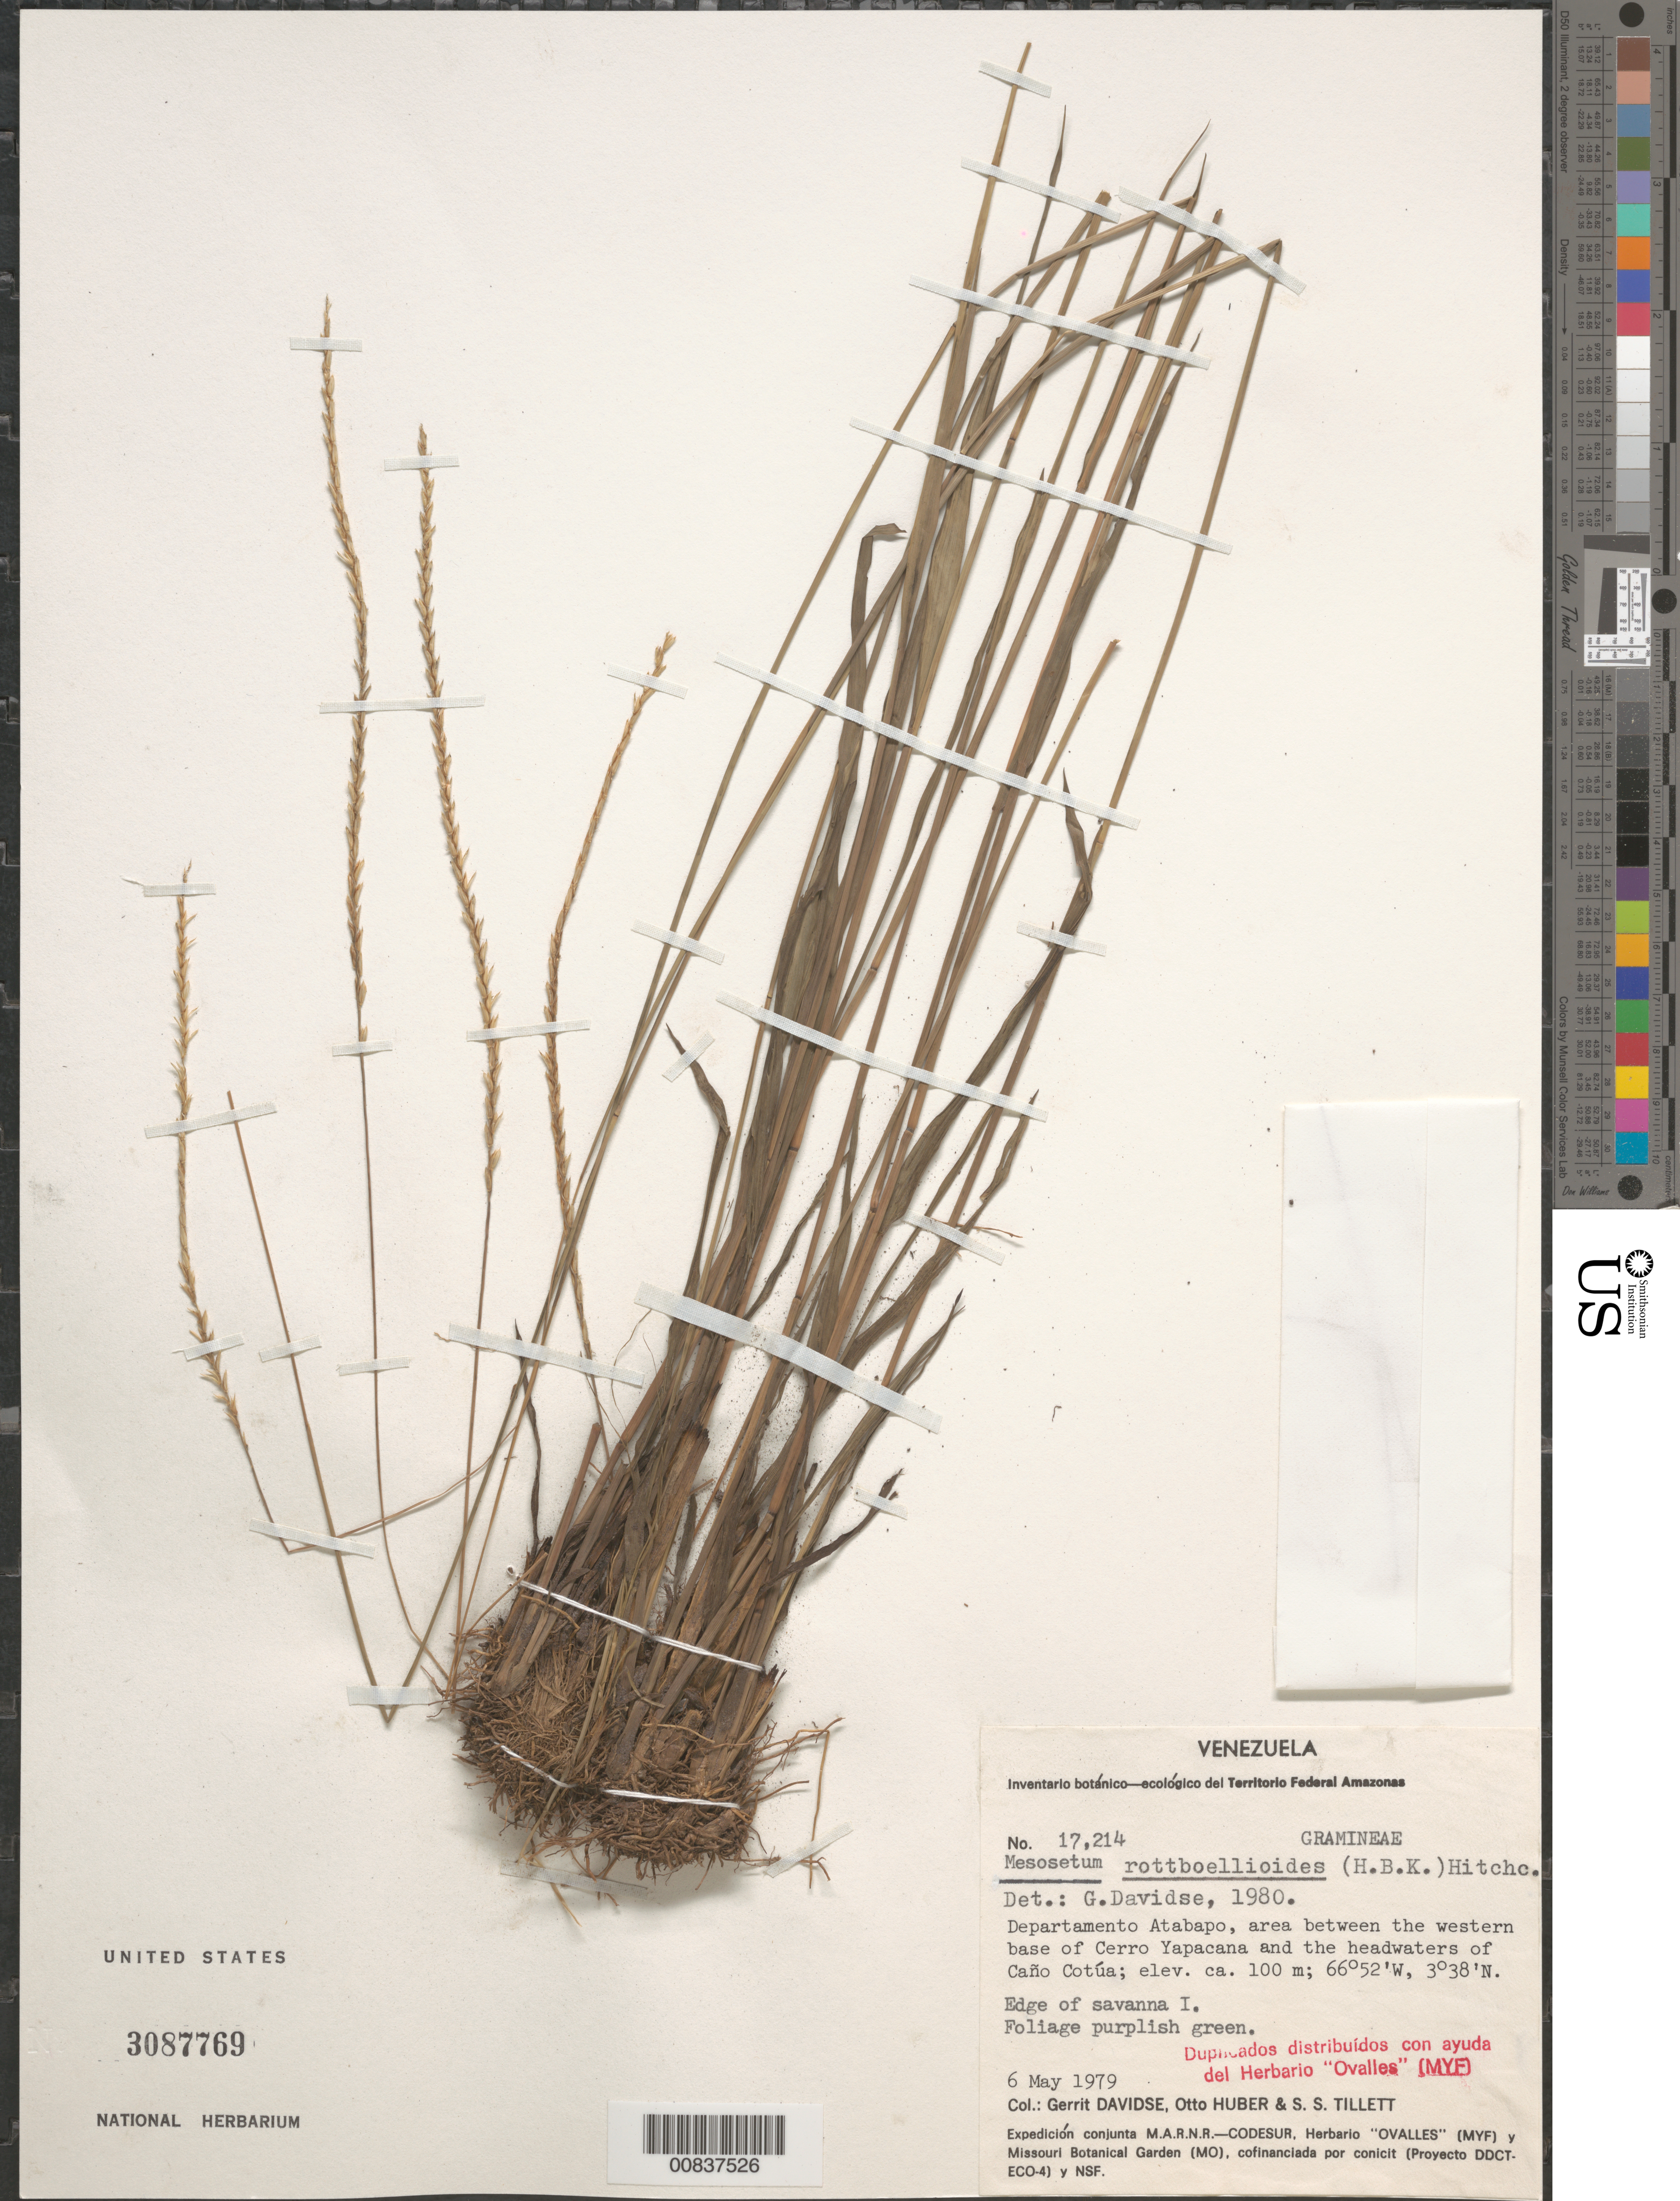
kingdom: Plantae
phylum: Tracheophyta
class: Liliopsida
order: Poales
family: Poaceae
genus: Mesosetum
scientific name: Mesosetum rottboellioides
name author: (Kunth) Hitchc.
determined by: Davidse, Gerrit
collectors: G. Davidse, O. Huber & S. S. Tillett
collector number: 17214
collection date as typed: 6-May-79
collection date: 1979-05-06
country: Venezuela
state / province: Amazonas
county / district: Atabapo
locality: Cerro Yapacána, western base, to headwaters of Caño Cotúa, Savanna I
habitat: Edge of savanna I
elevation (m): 100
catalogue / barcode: US 3087769